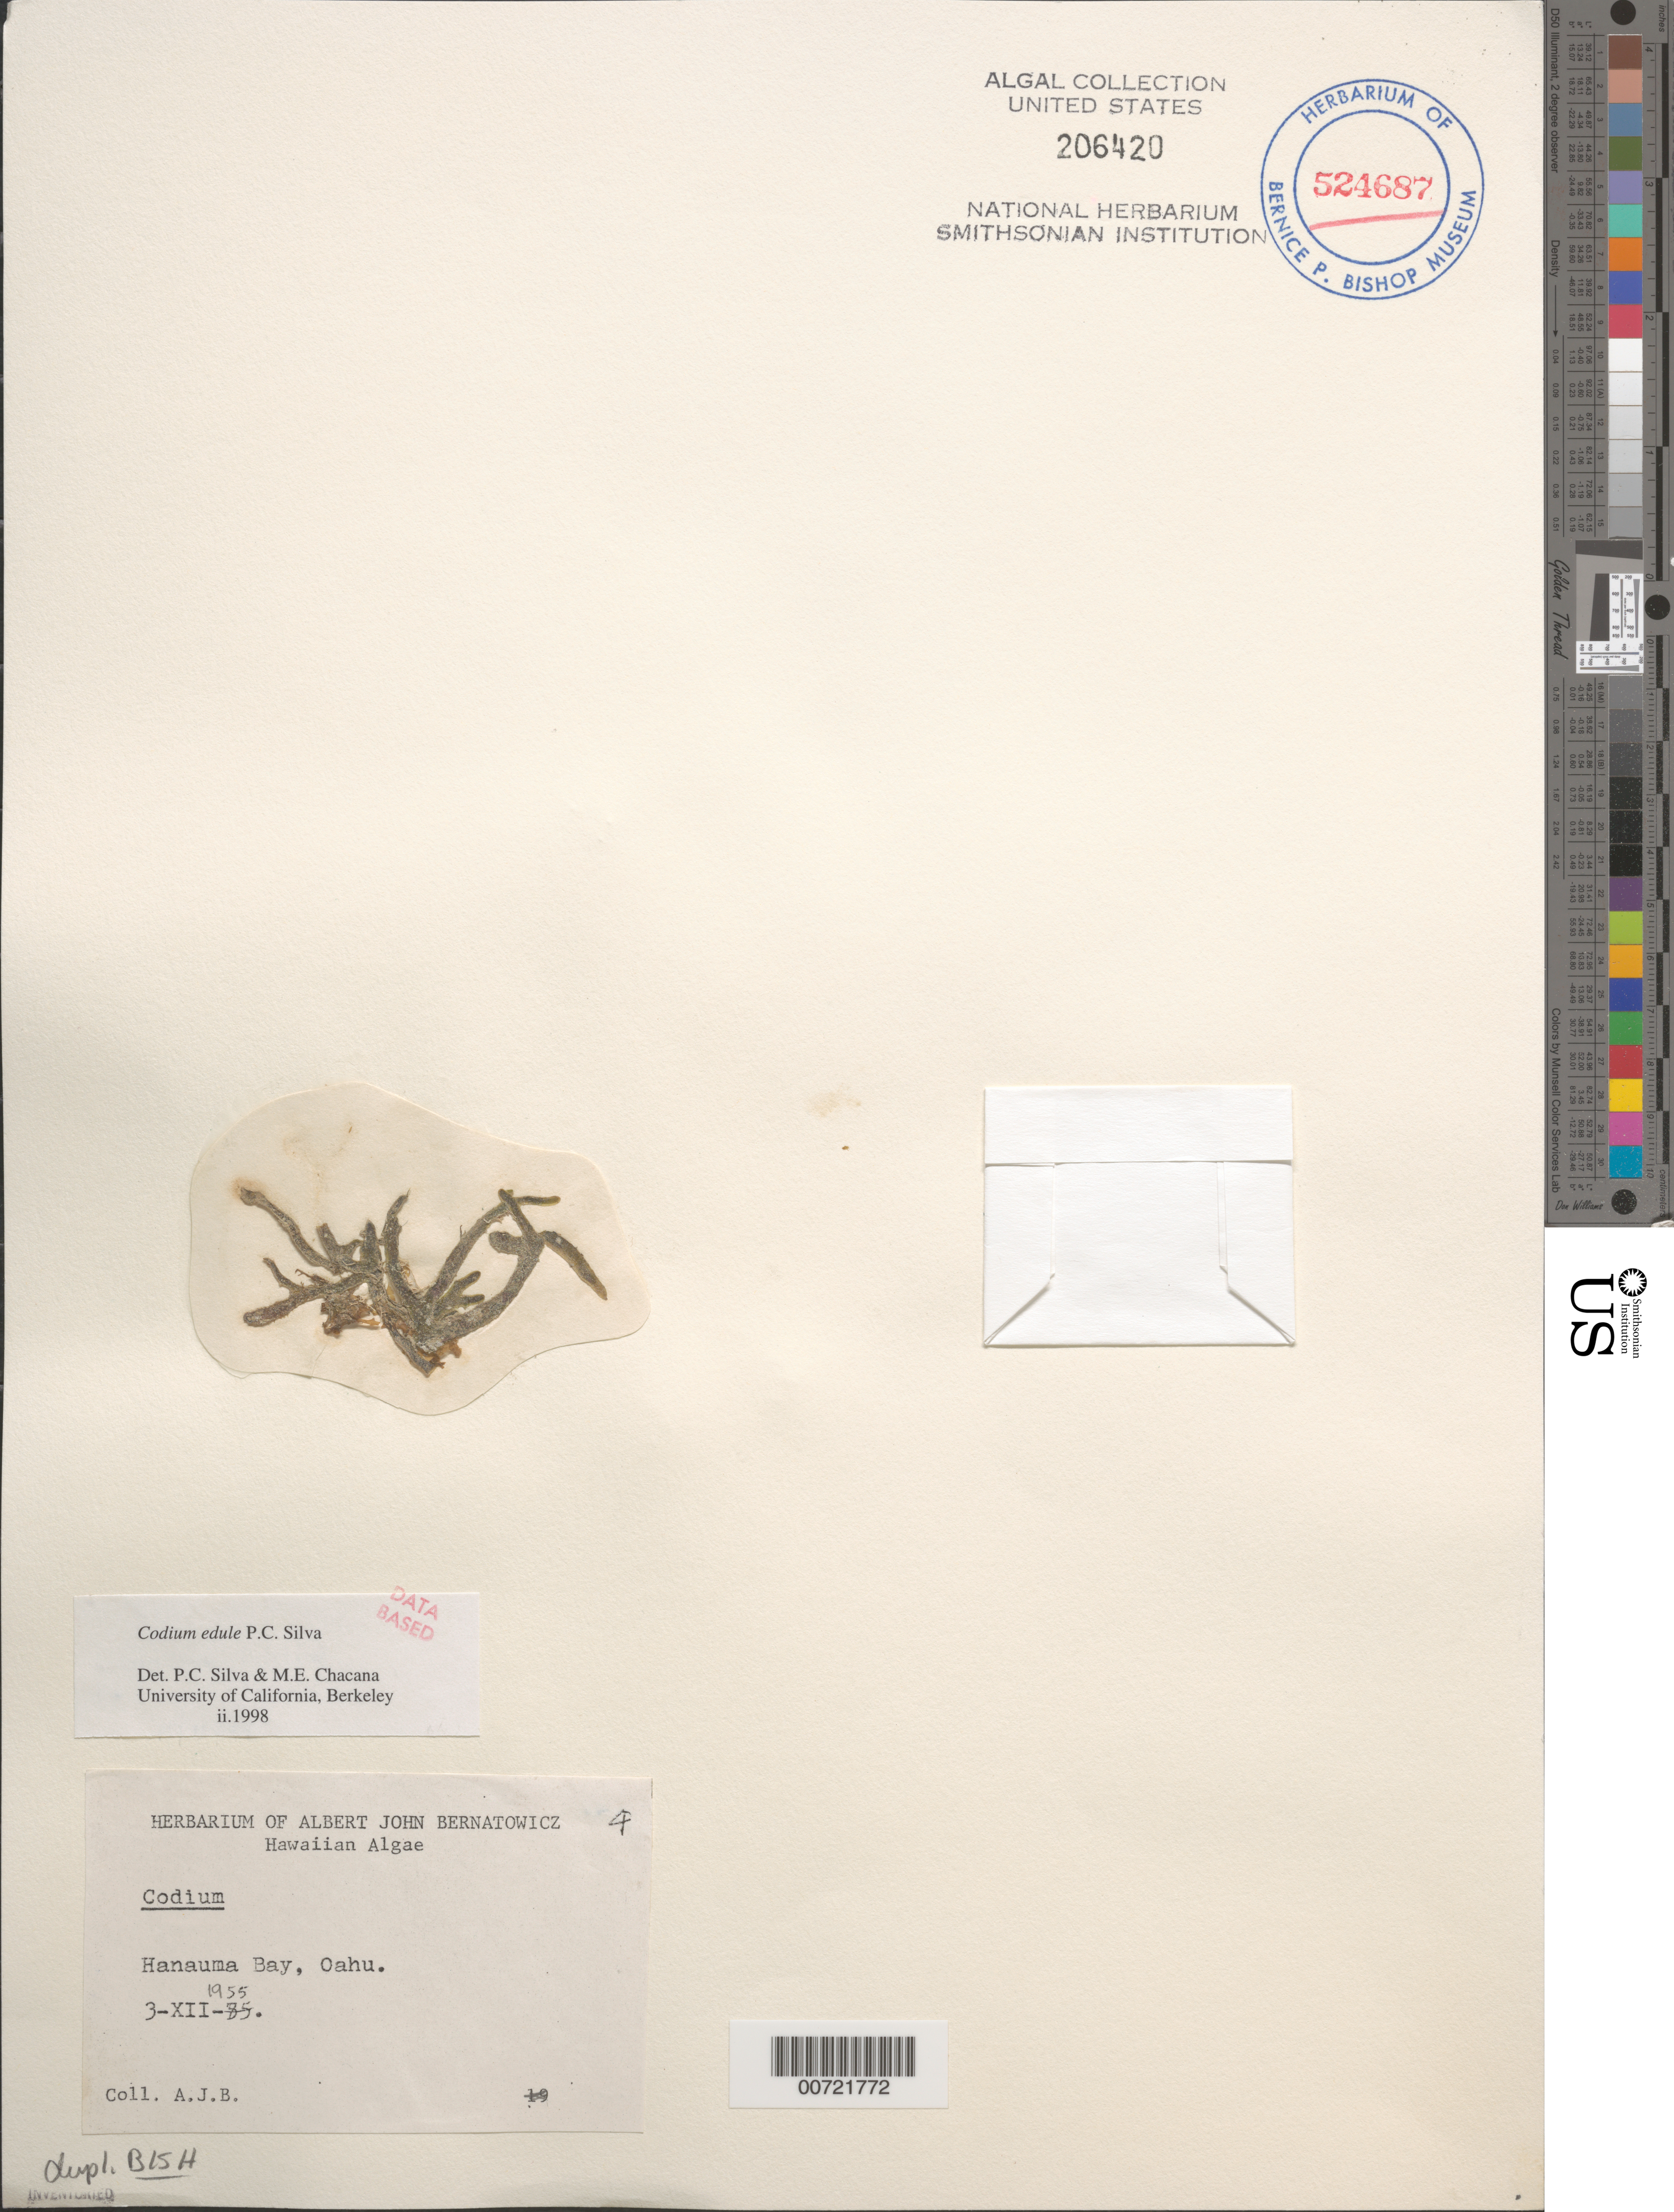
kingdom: Plantae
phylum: Chlorophyta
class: Ulvophyceae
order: Bryopsidales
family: Codiaceae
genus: Codium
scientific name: Codium edule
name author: P.C. Silva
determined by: Pedroche, F. F.; Silva, P. C.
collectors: A. Bernatowicz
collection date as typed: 03 Dec 1955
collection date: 1955-12-03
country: United States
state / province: Hawaii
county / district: Honolulu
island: Oahu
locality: Hanauma Bay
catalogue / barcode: US 206420